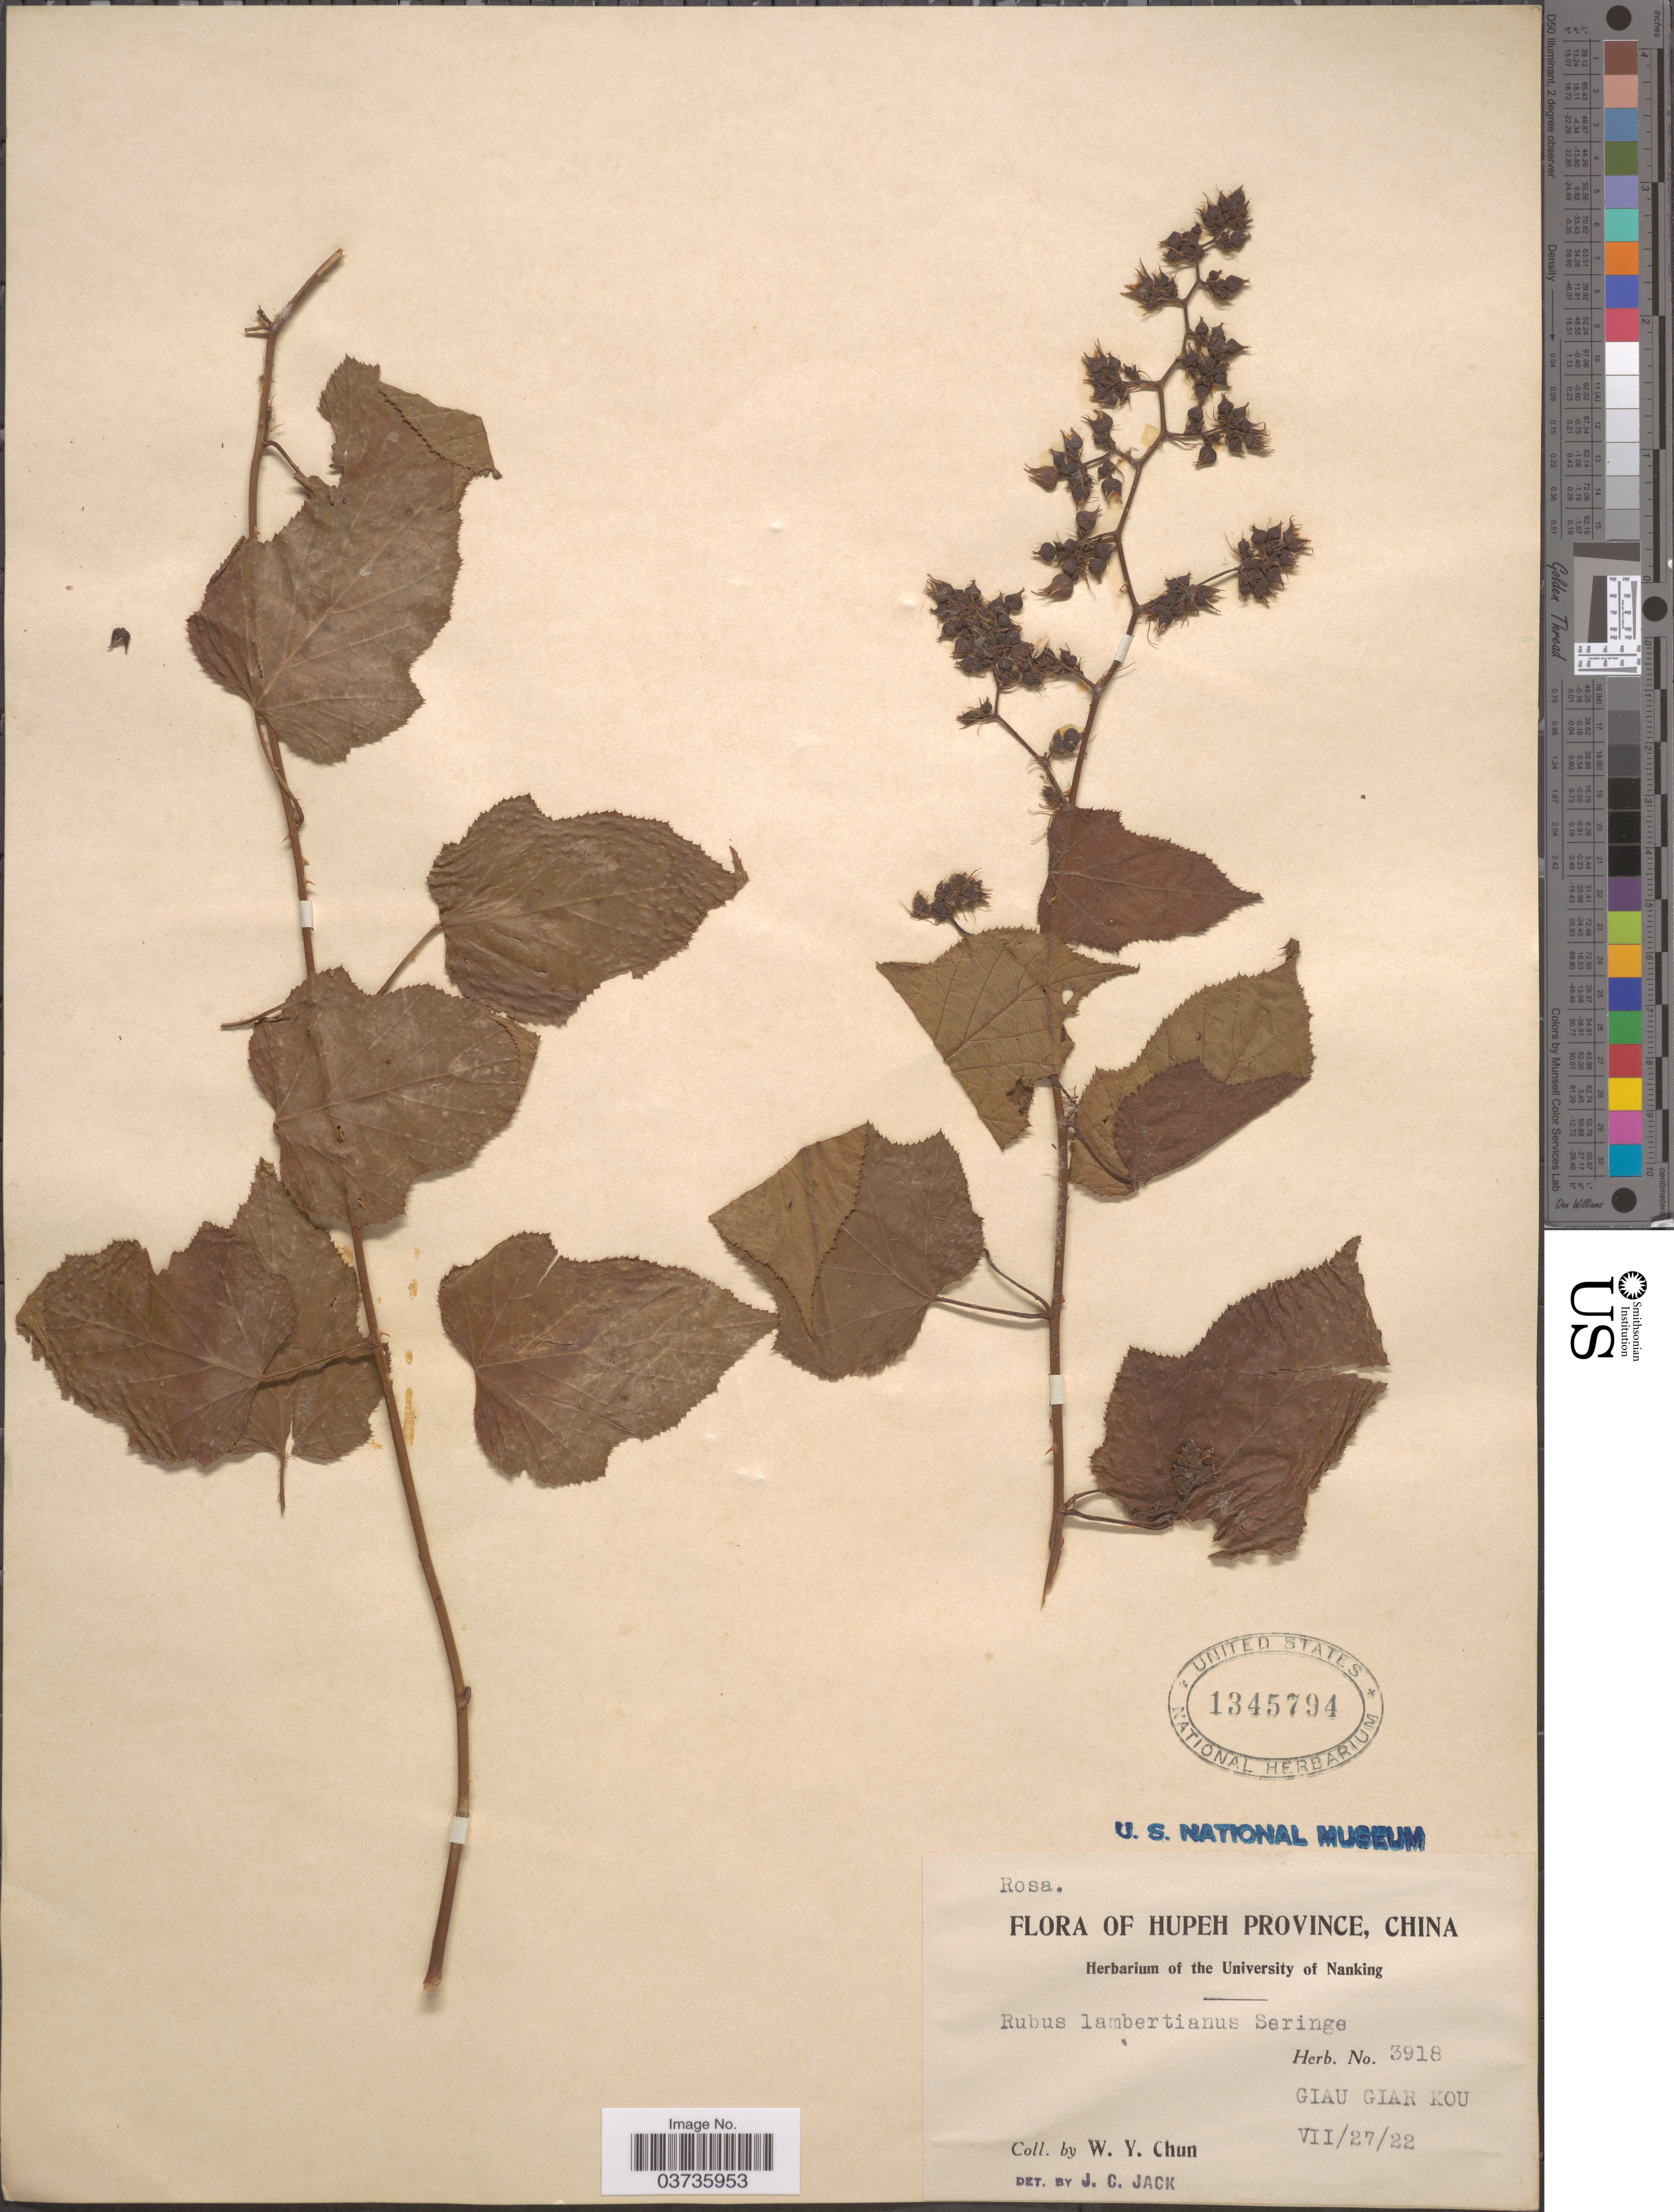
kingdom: Plantae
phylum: Tracheophyta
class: Magnoliopsida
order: Rosales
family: Rosaceae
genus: Rubus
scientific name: Rubus lambertianus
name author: Ser.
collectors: W. Y. Chun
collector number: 3918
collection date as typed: Transcribed d/m/y: 27/7/22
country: China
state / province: Hubei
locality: Hupeh Province. Giau Giar Kou.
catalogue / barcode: US 1345794